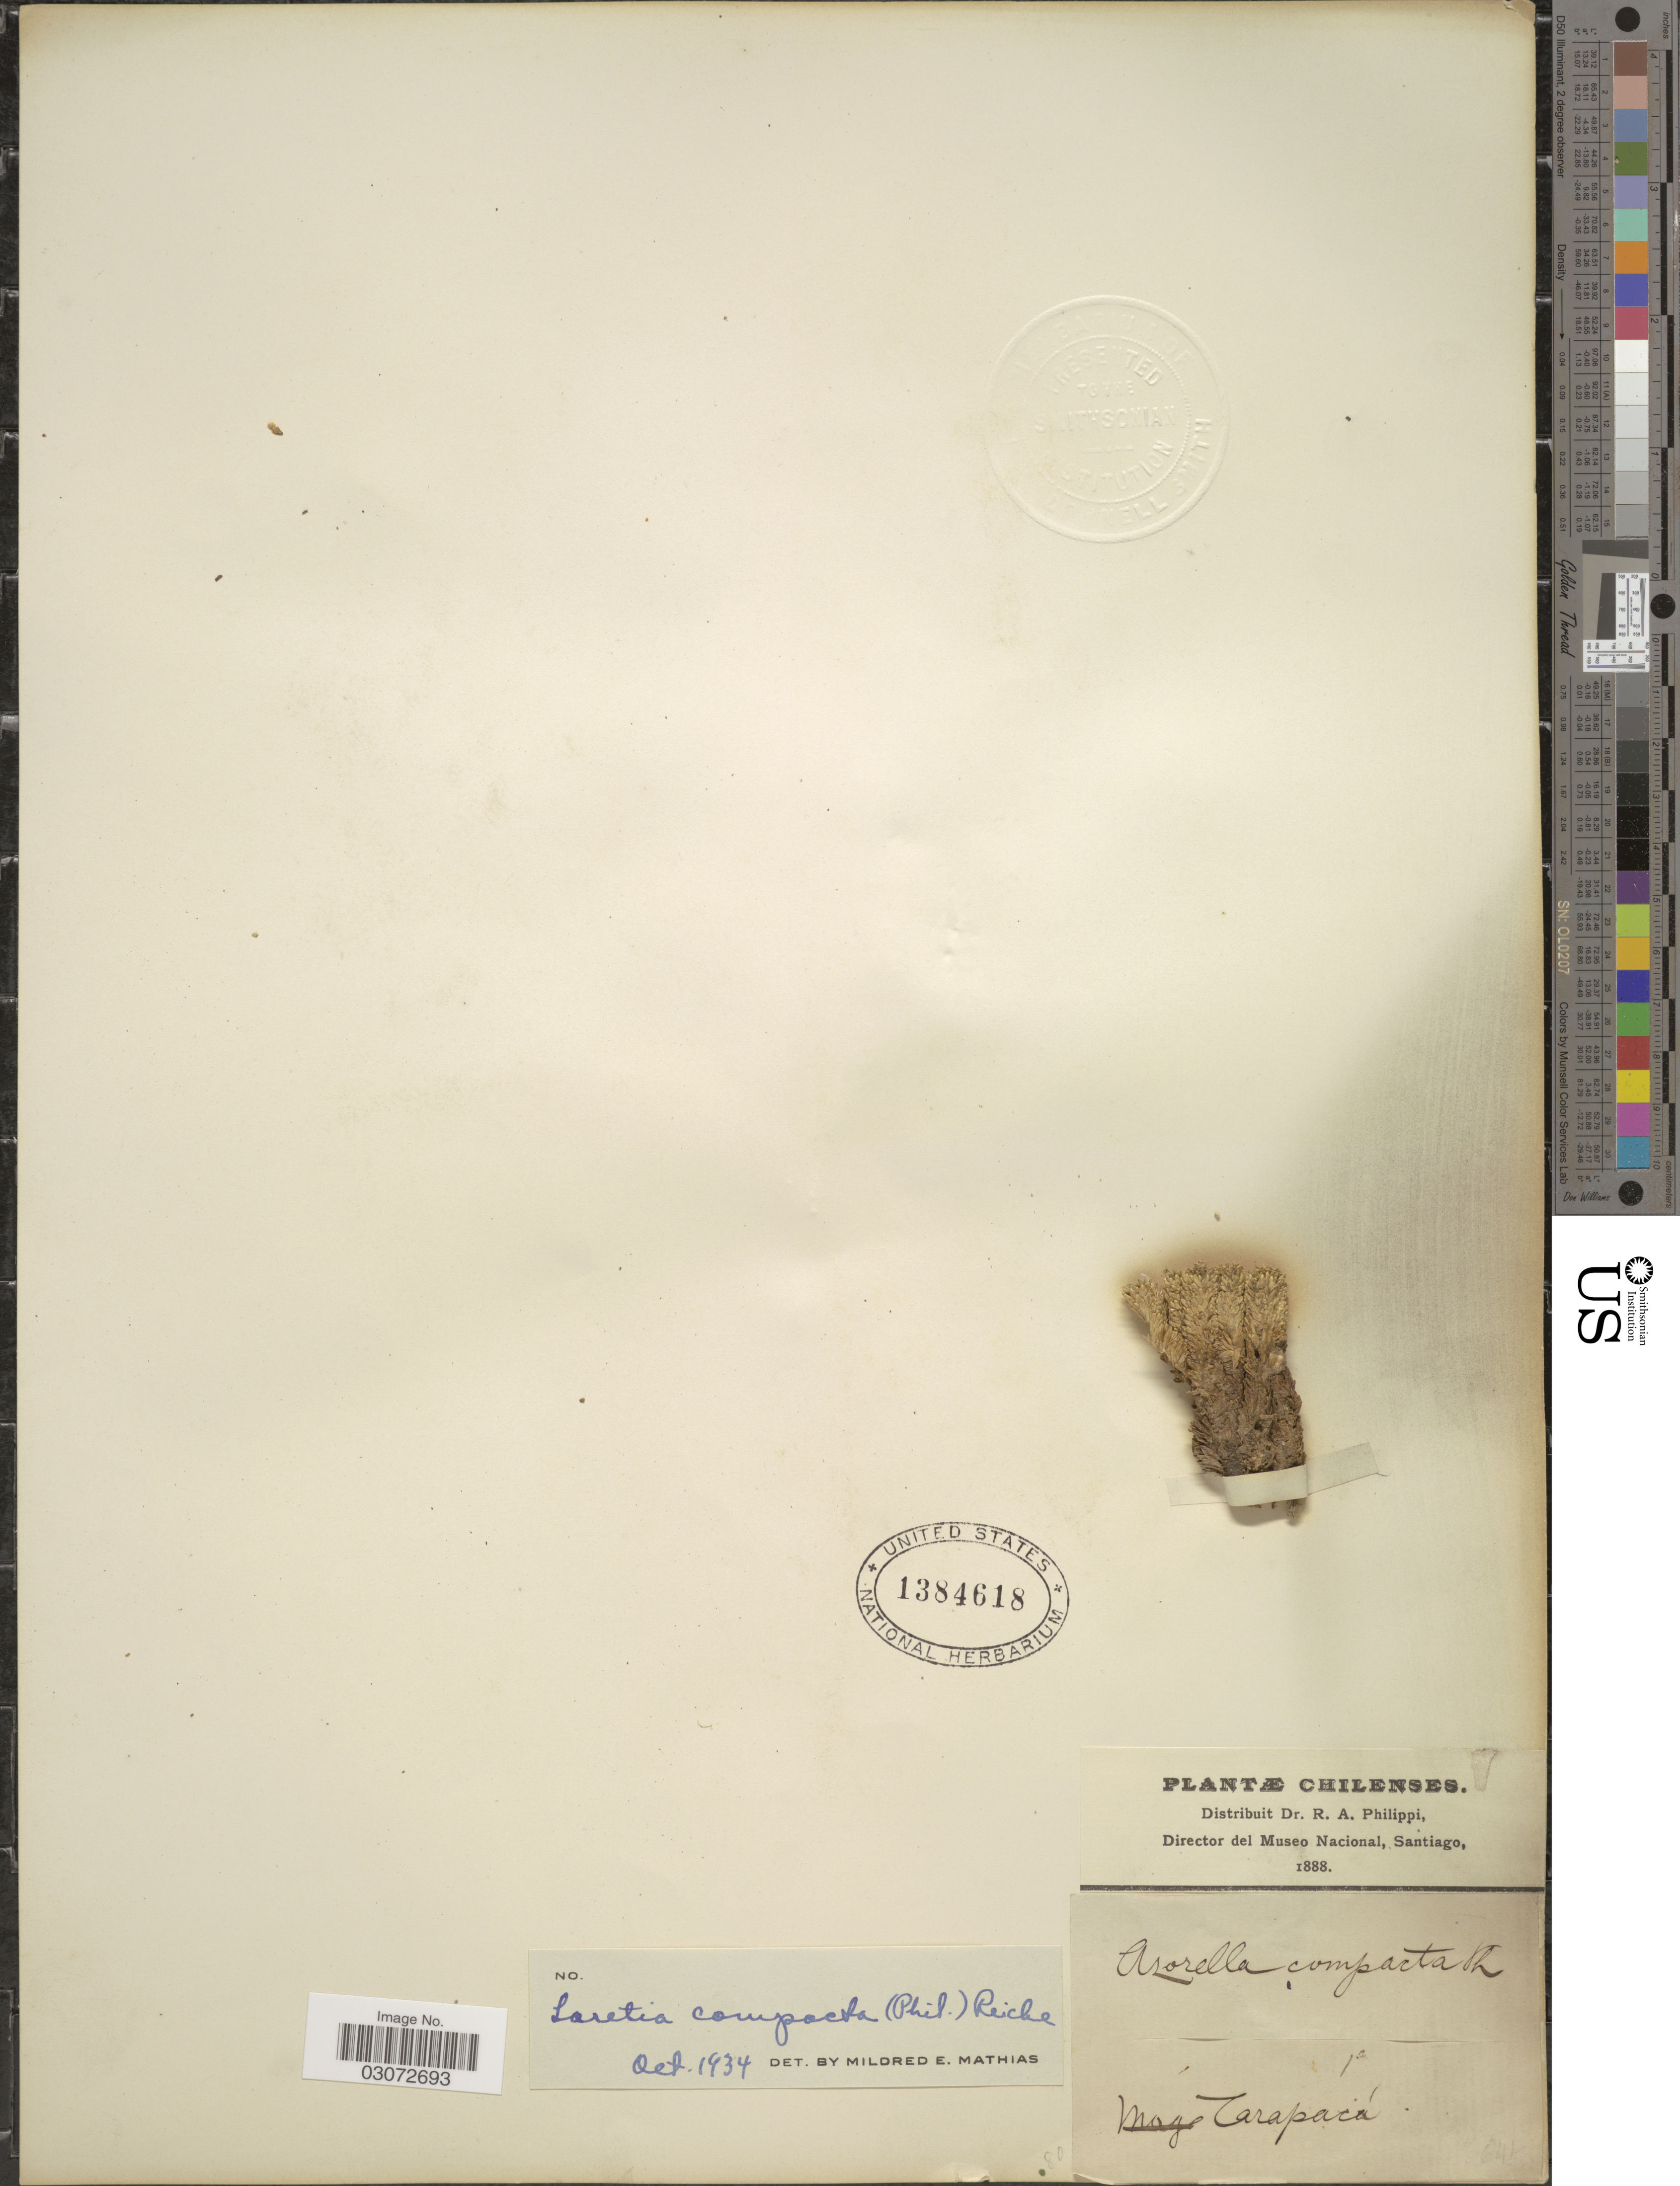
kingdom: Plantae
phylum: Tracheophyta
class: Magnoliopsida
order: Apiales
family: Apiaceae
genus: Azorella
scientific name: Azorella compacta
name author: Phil.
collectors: ex. herb. R.A. Philippi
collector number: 641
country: Chile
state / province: Tarapacá (I)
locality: Tarapacá.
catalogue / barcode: US 1384618